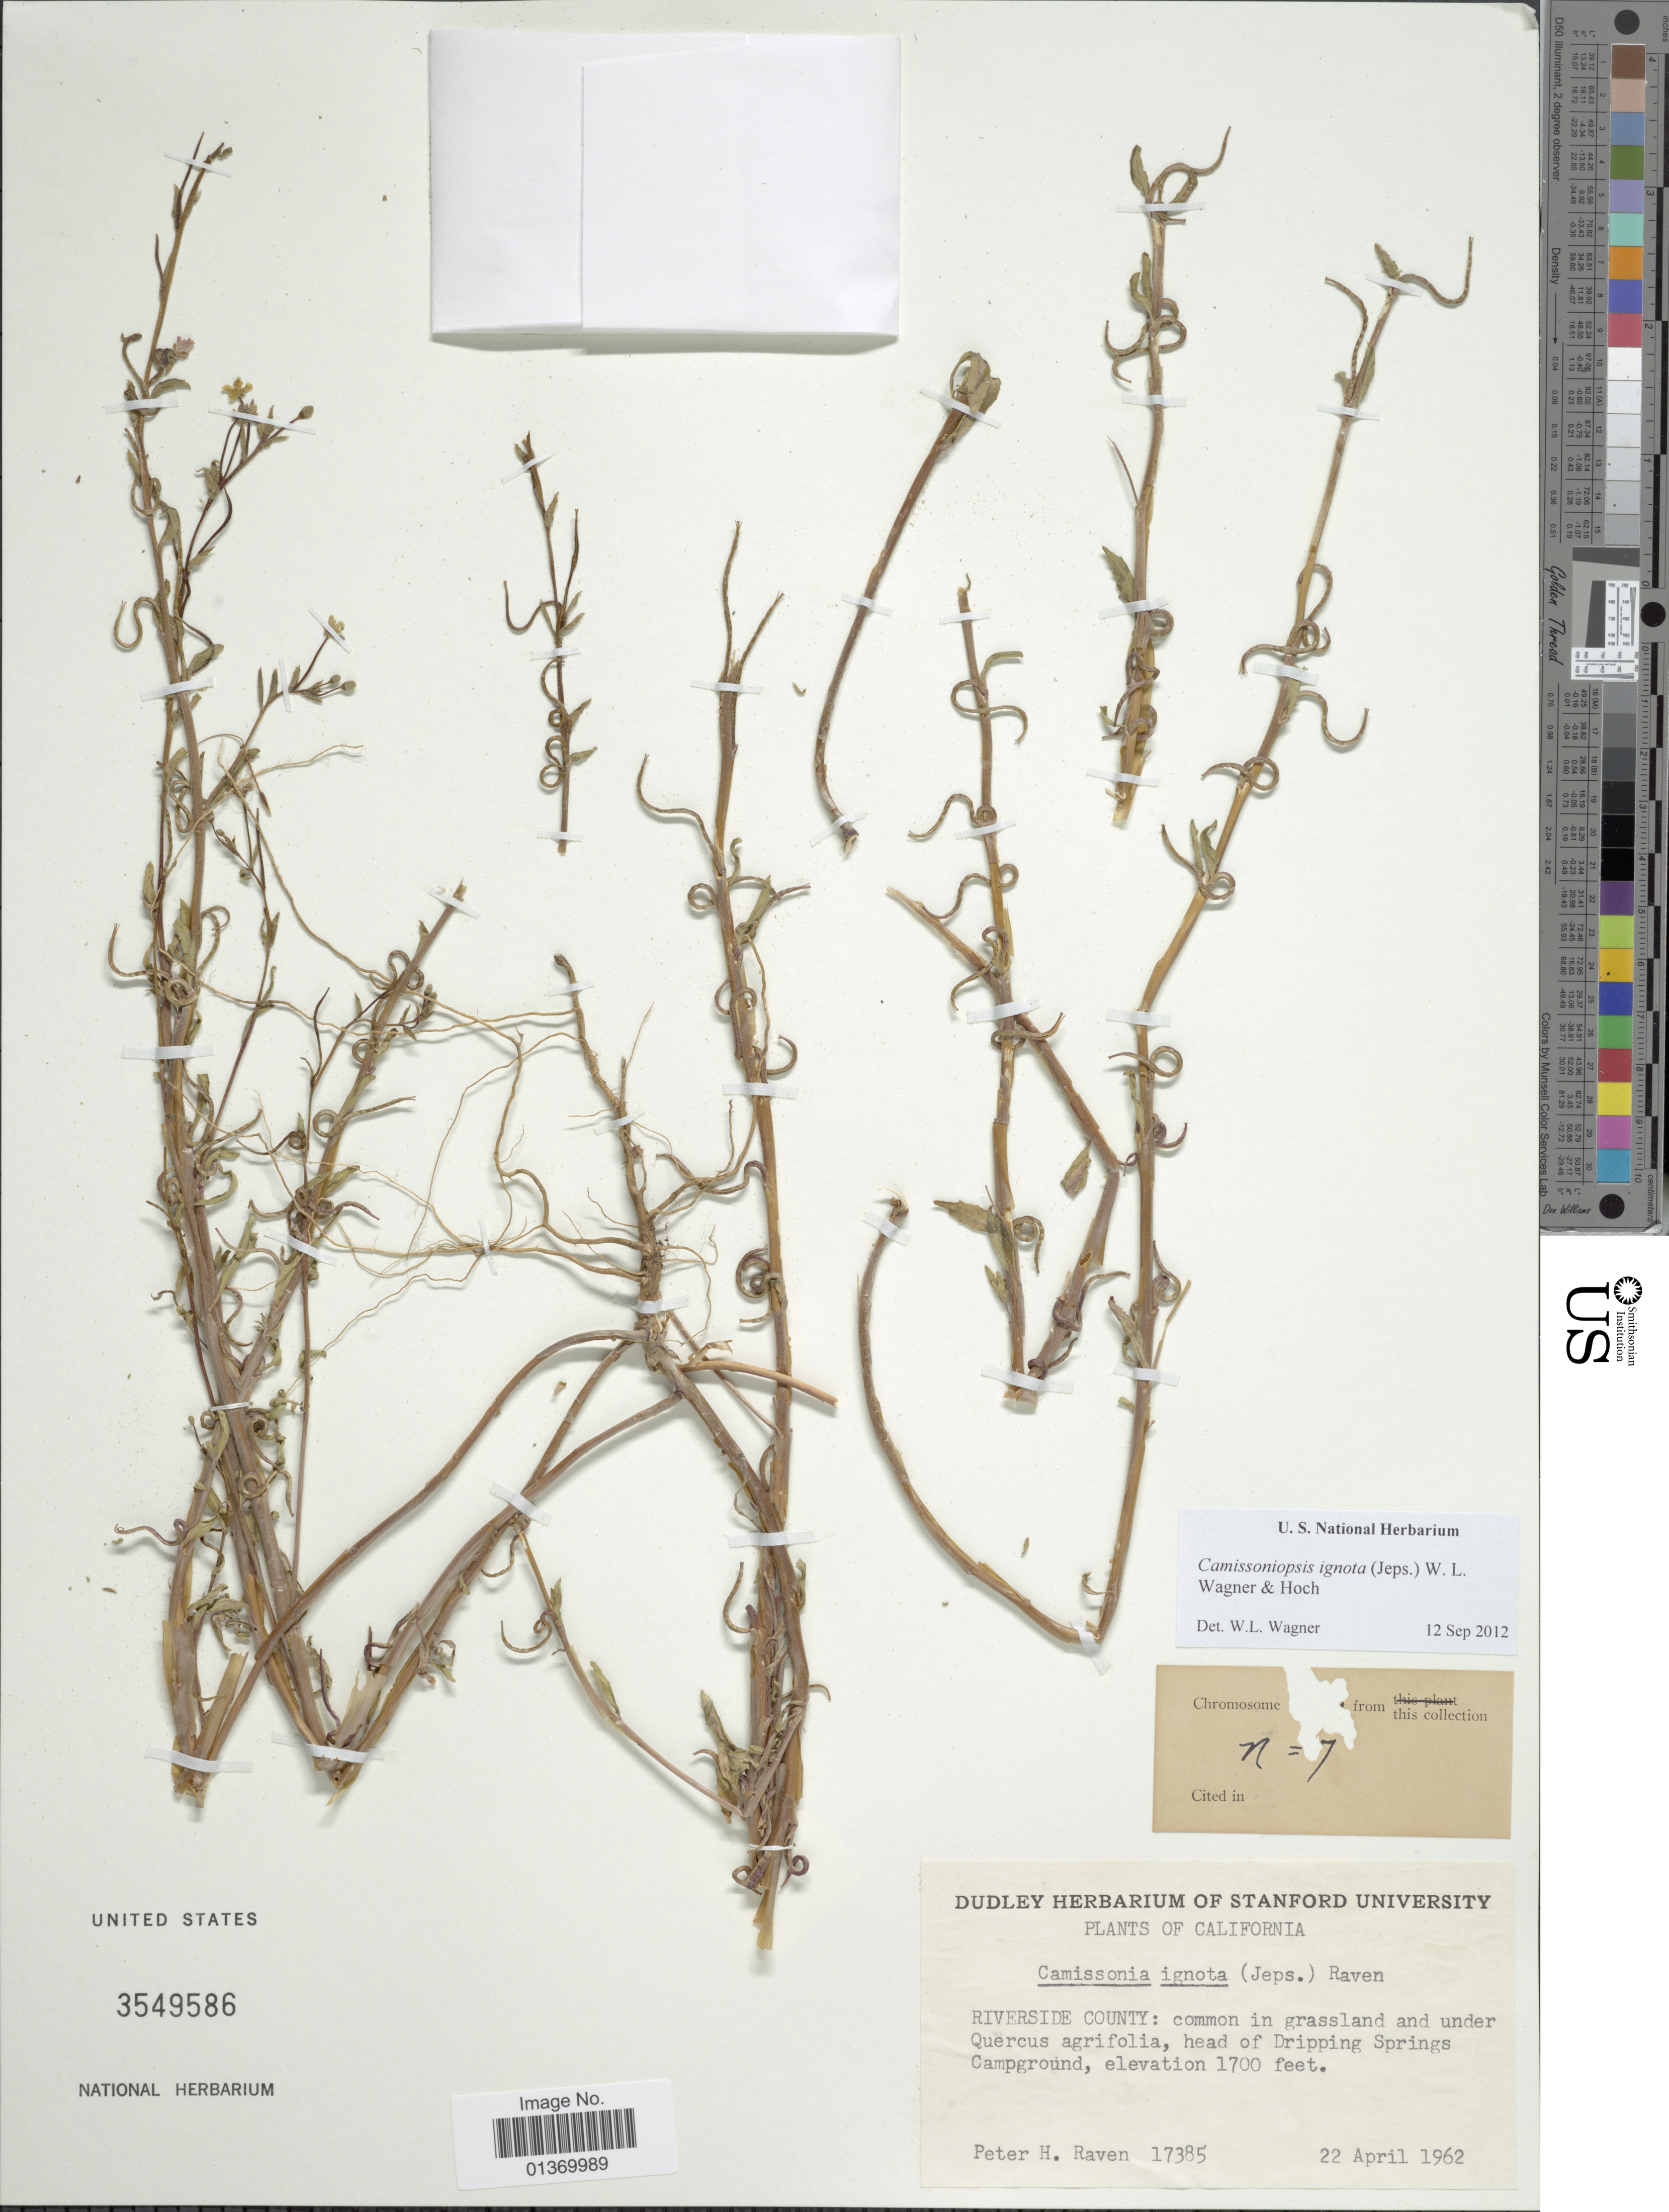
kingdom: Plantae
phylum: Tracheophyta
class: Magnoliopsida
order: Myrtales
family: Onagraceae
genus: Camissoniopsis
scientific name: Camissoniopsis ignota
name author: (Jeps.) W.L. Wagner & Hoch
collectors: P. H. Raven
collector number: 17385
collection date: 1962-04-22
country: United States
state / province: California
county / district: Riverside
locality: Riverside County: head of Dripping Springs Campground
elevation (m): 518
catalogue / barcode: US 3549586